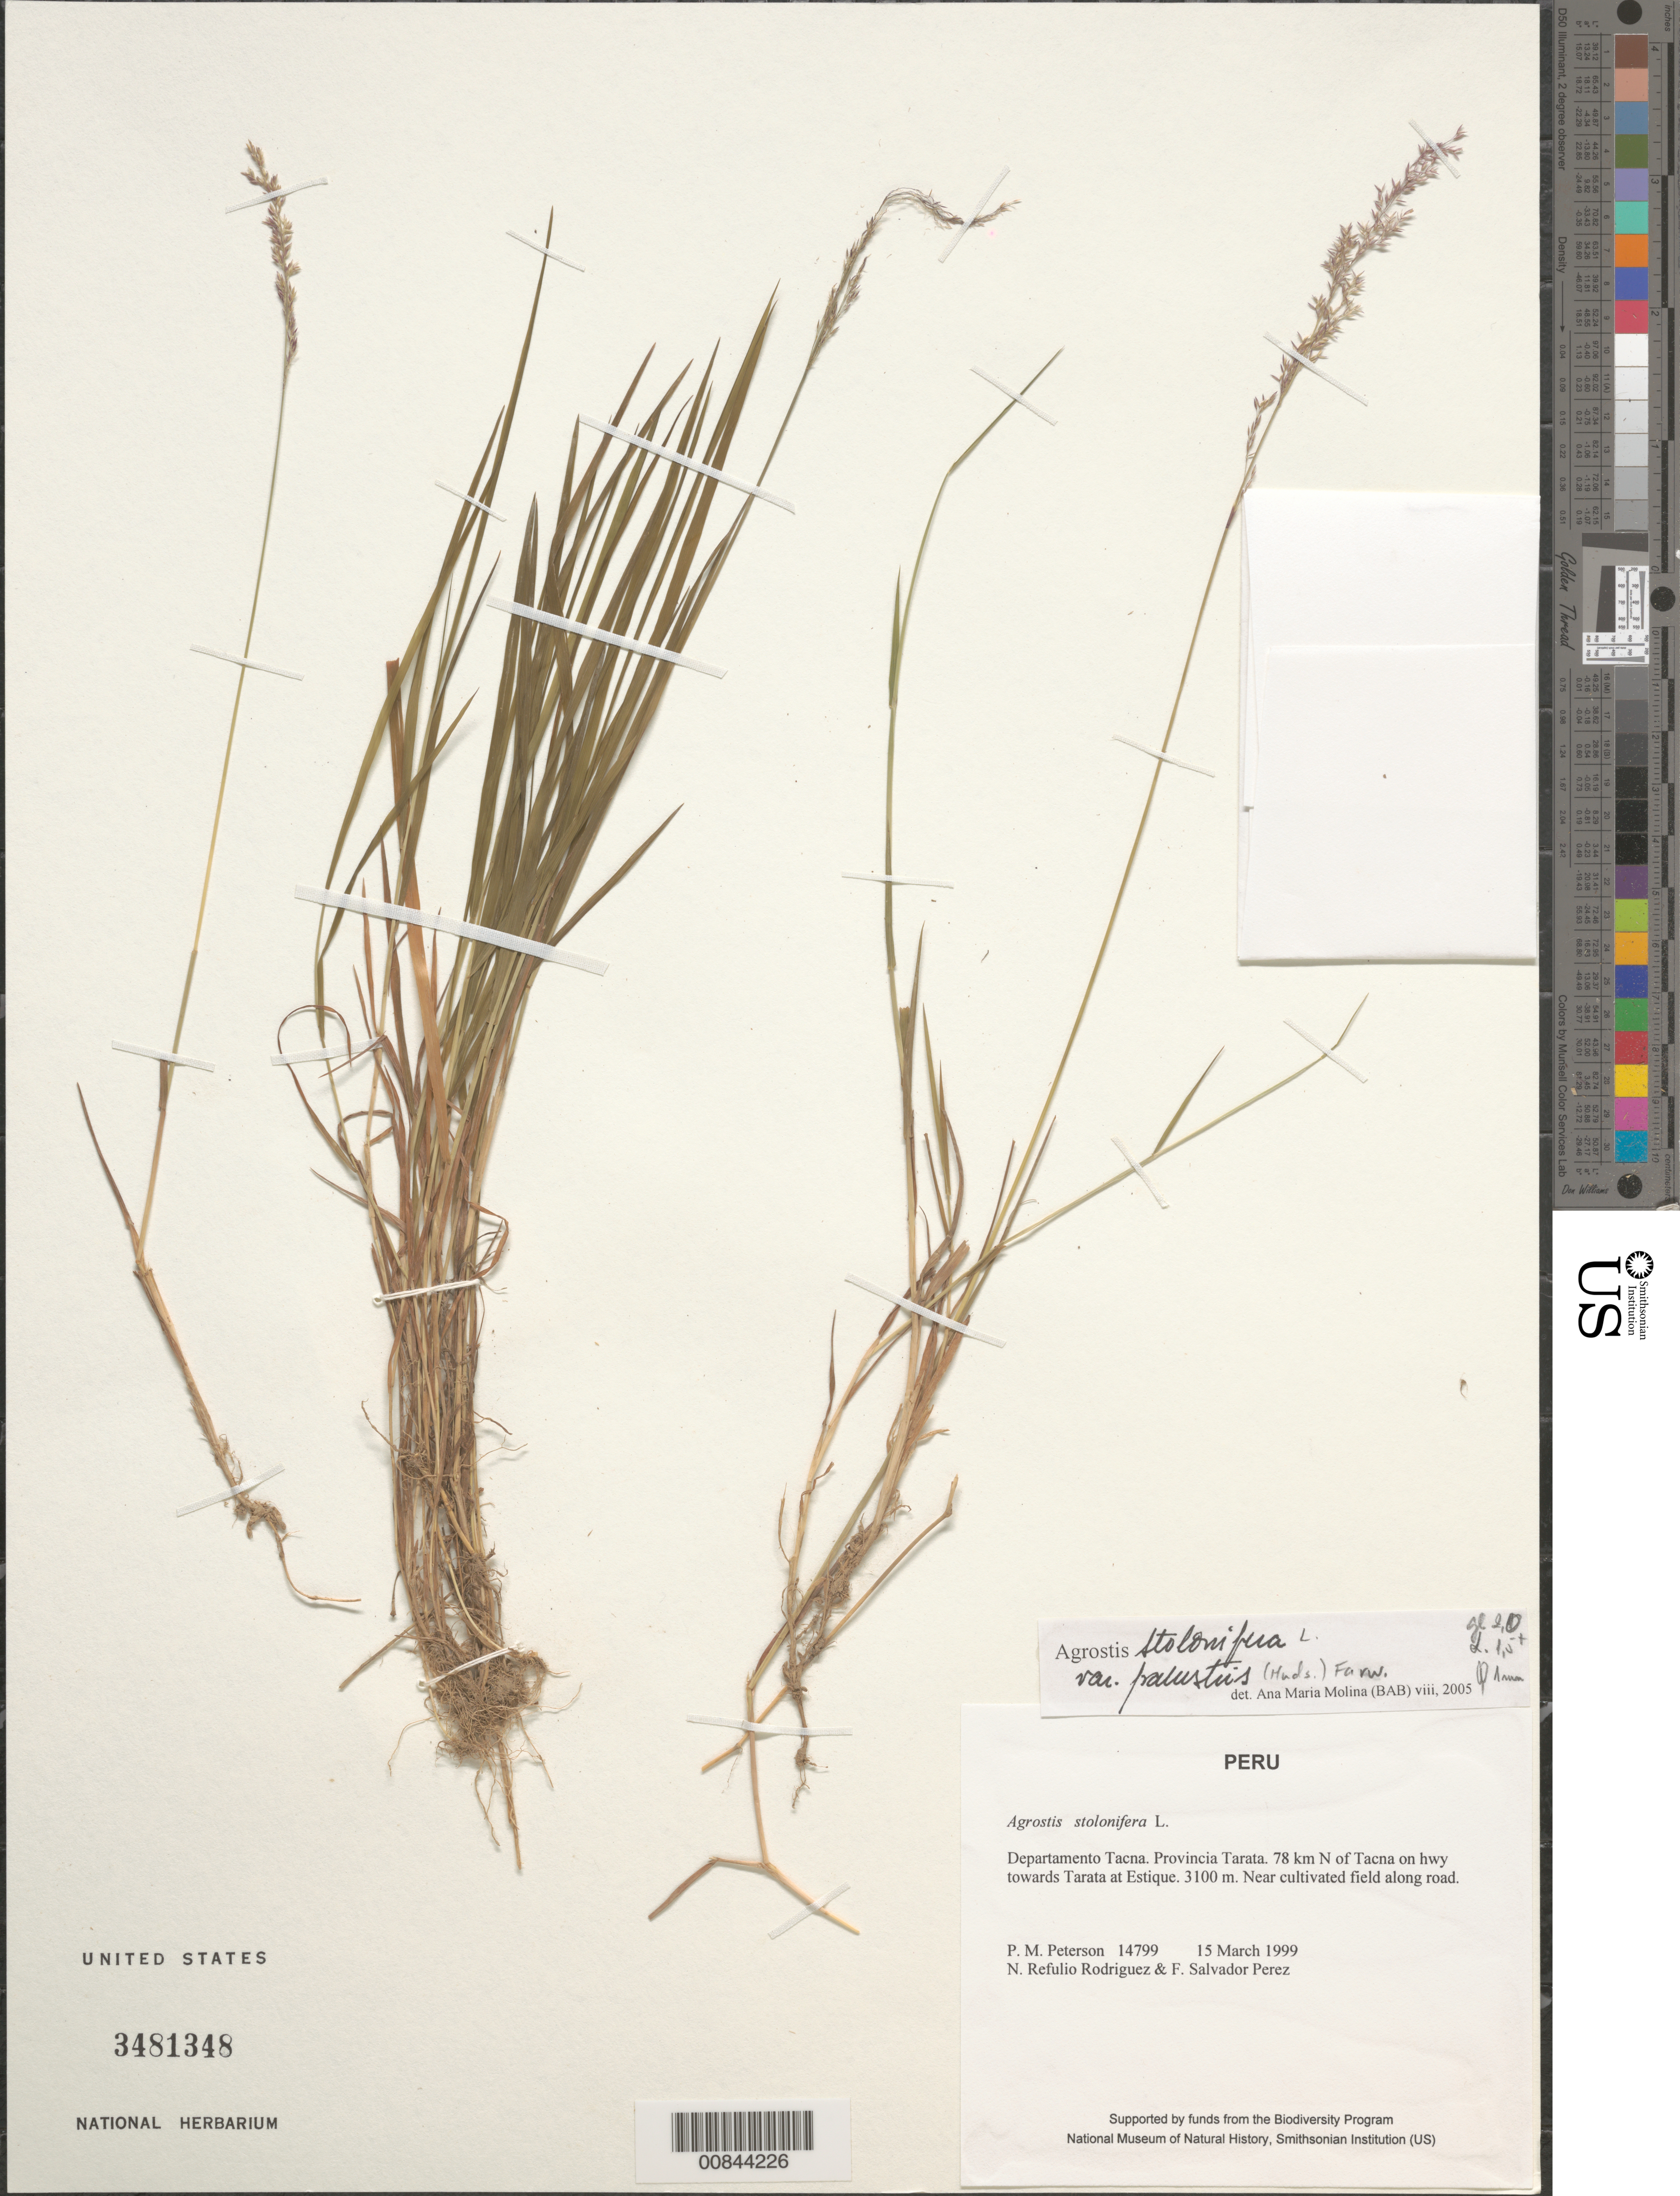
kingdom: Plantae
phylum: Tracheophyta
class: Liliopsida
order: Poales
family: Poaceae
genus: Agrostis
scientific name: Agrostis stolonifera var. palustris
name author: (Huds.) Farw.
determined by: Molina, Ana M. de R.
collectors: P. M. Peterson, N. Refulio-Rodríguez & F. Salvador Perez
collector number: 14799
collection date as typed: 15 Mar 1999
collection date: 1999-03-15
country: Peru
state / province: Tacna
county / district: Tarata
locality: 78 km N of Tacna on hwy towards Tarata at Estique.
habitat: Near cultivated field along road.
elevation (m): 3100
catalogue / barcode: US 3481348